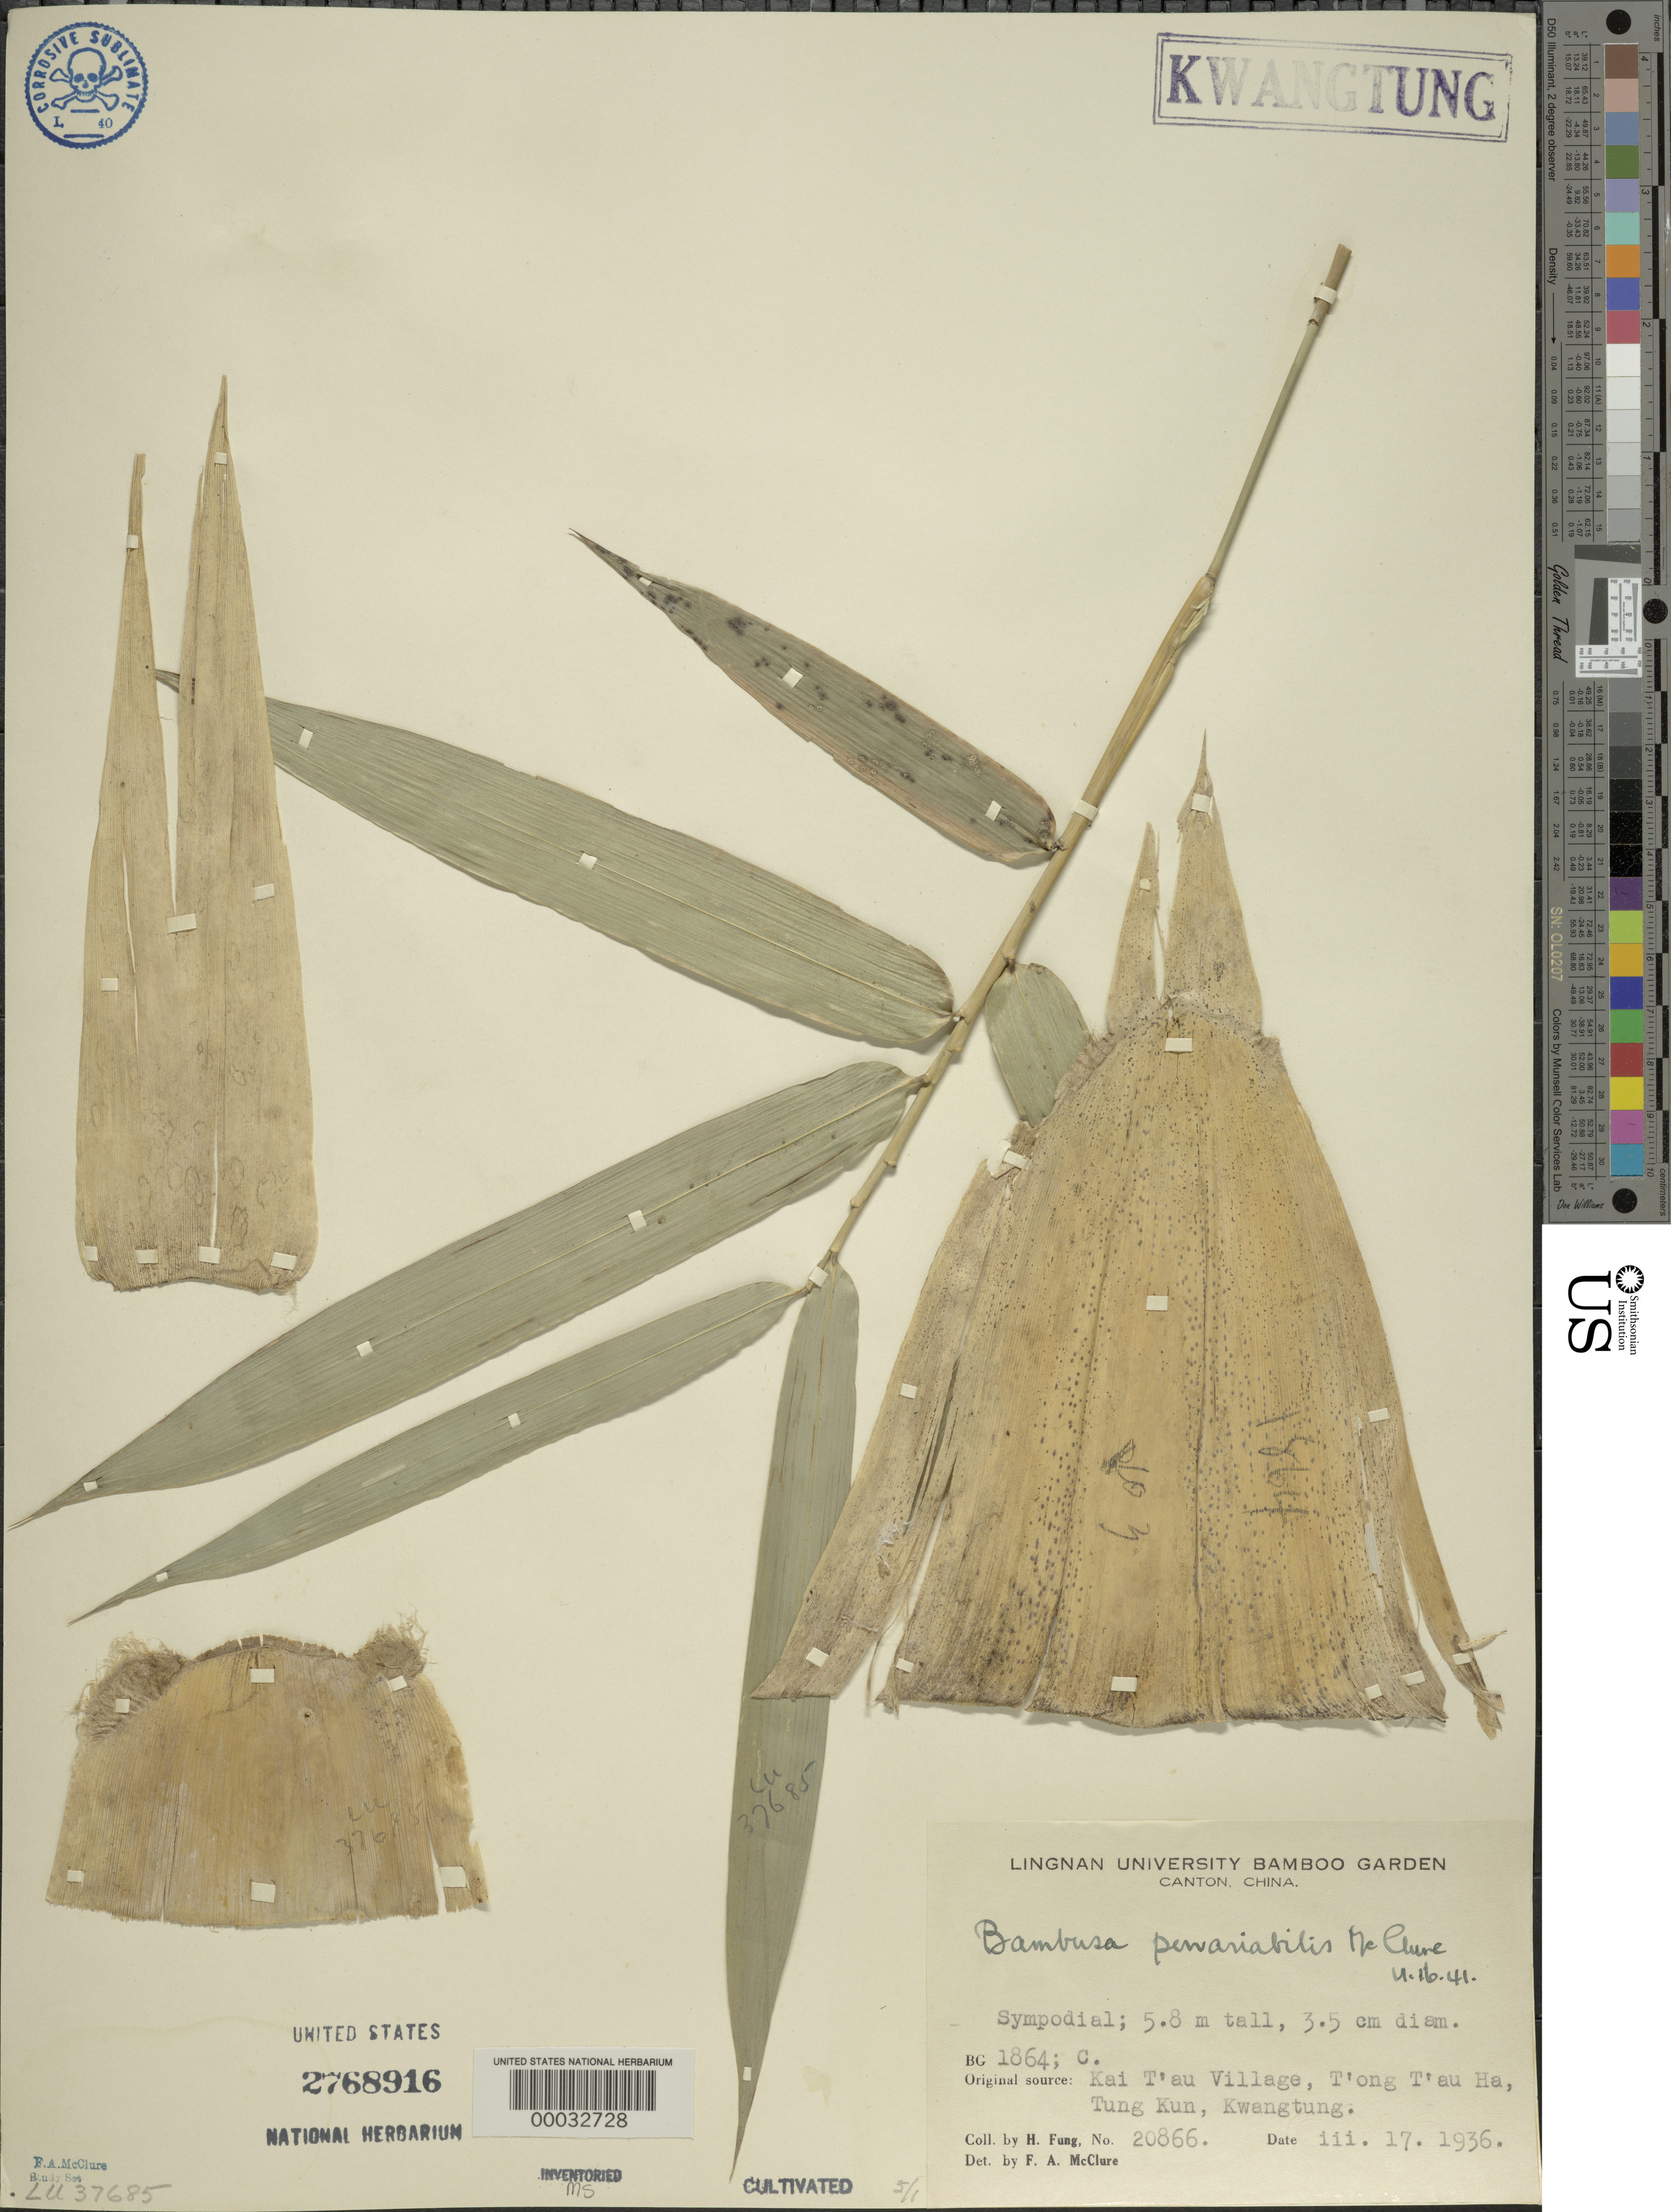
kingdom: Plantae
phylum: Tracheophyta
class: Liliopsida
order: Poales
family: Poaceae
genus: Bambusa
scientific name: Bambusa pervariabilis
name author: McClure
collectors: H. L. Fung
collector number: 20866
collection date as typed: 17 Mar 1936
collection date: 1936-03-17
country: China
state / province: Guangdong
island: Honam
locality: Kai t'au, t'ong t'au ha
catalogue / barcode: US 2768916